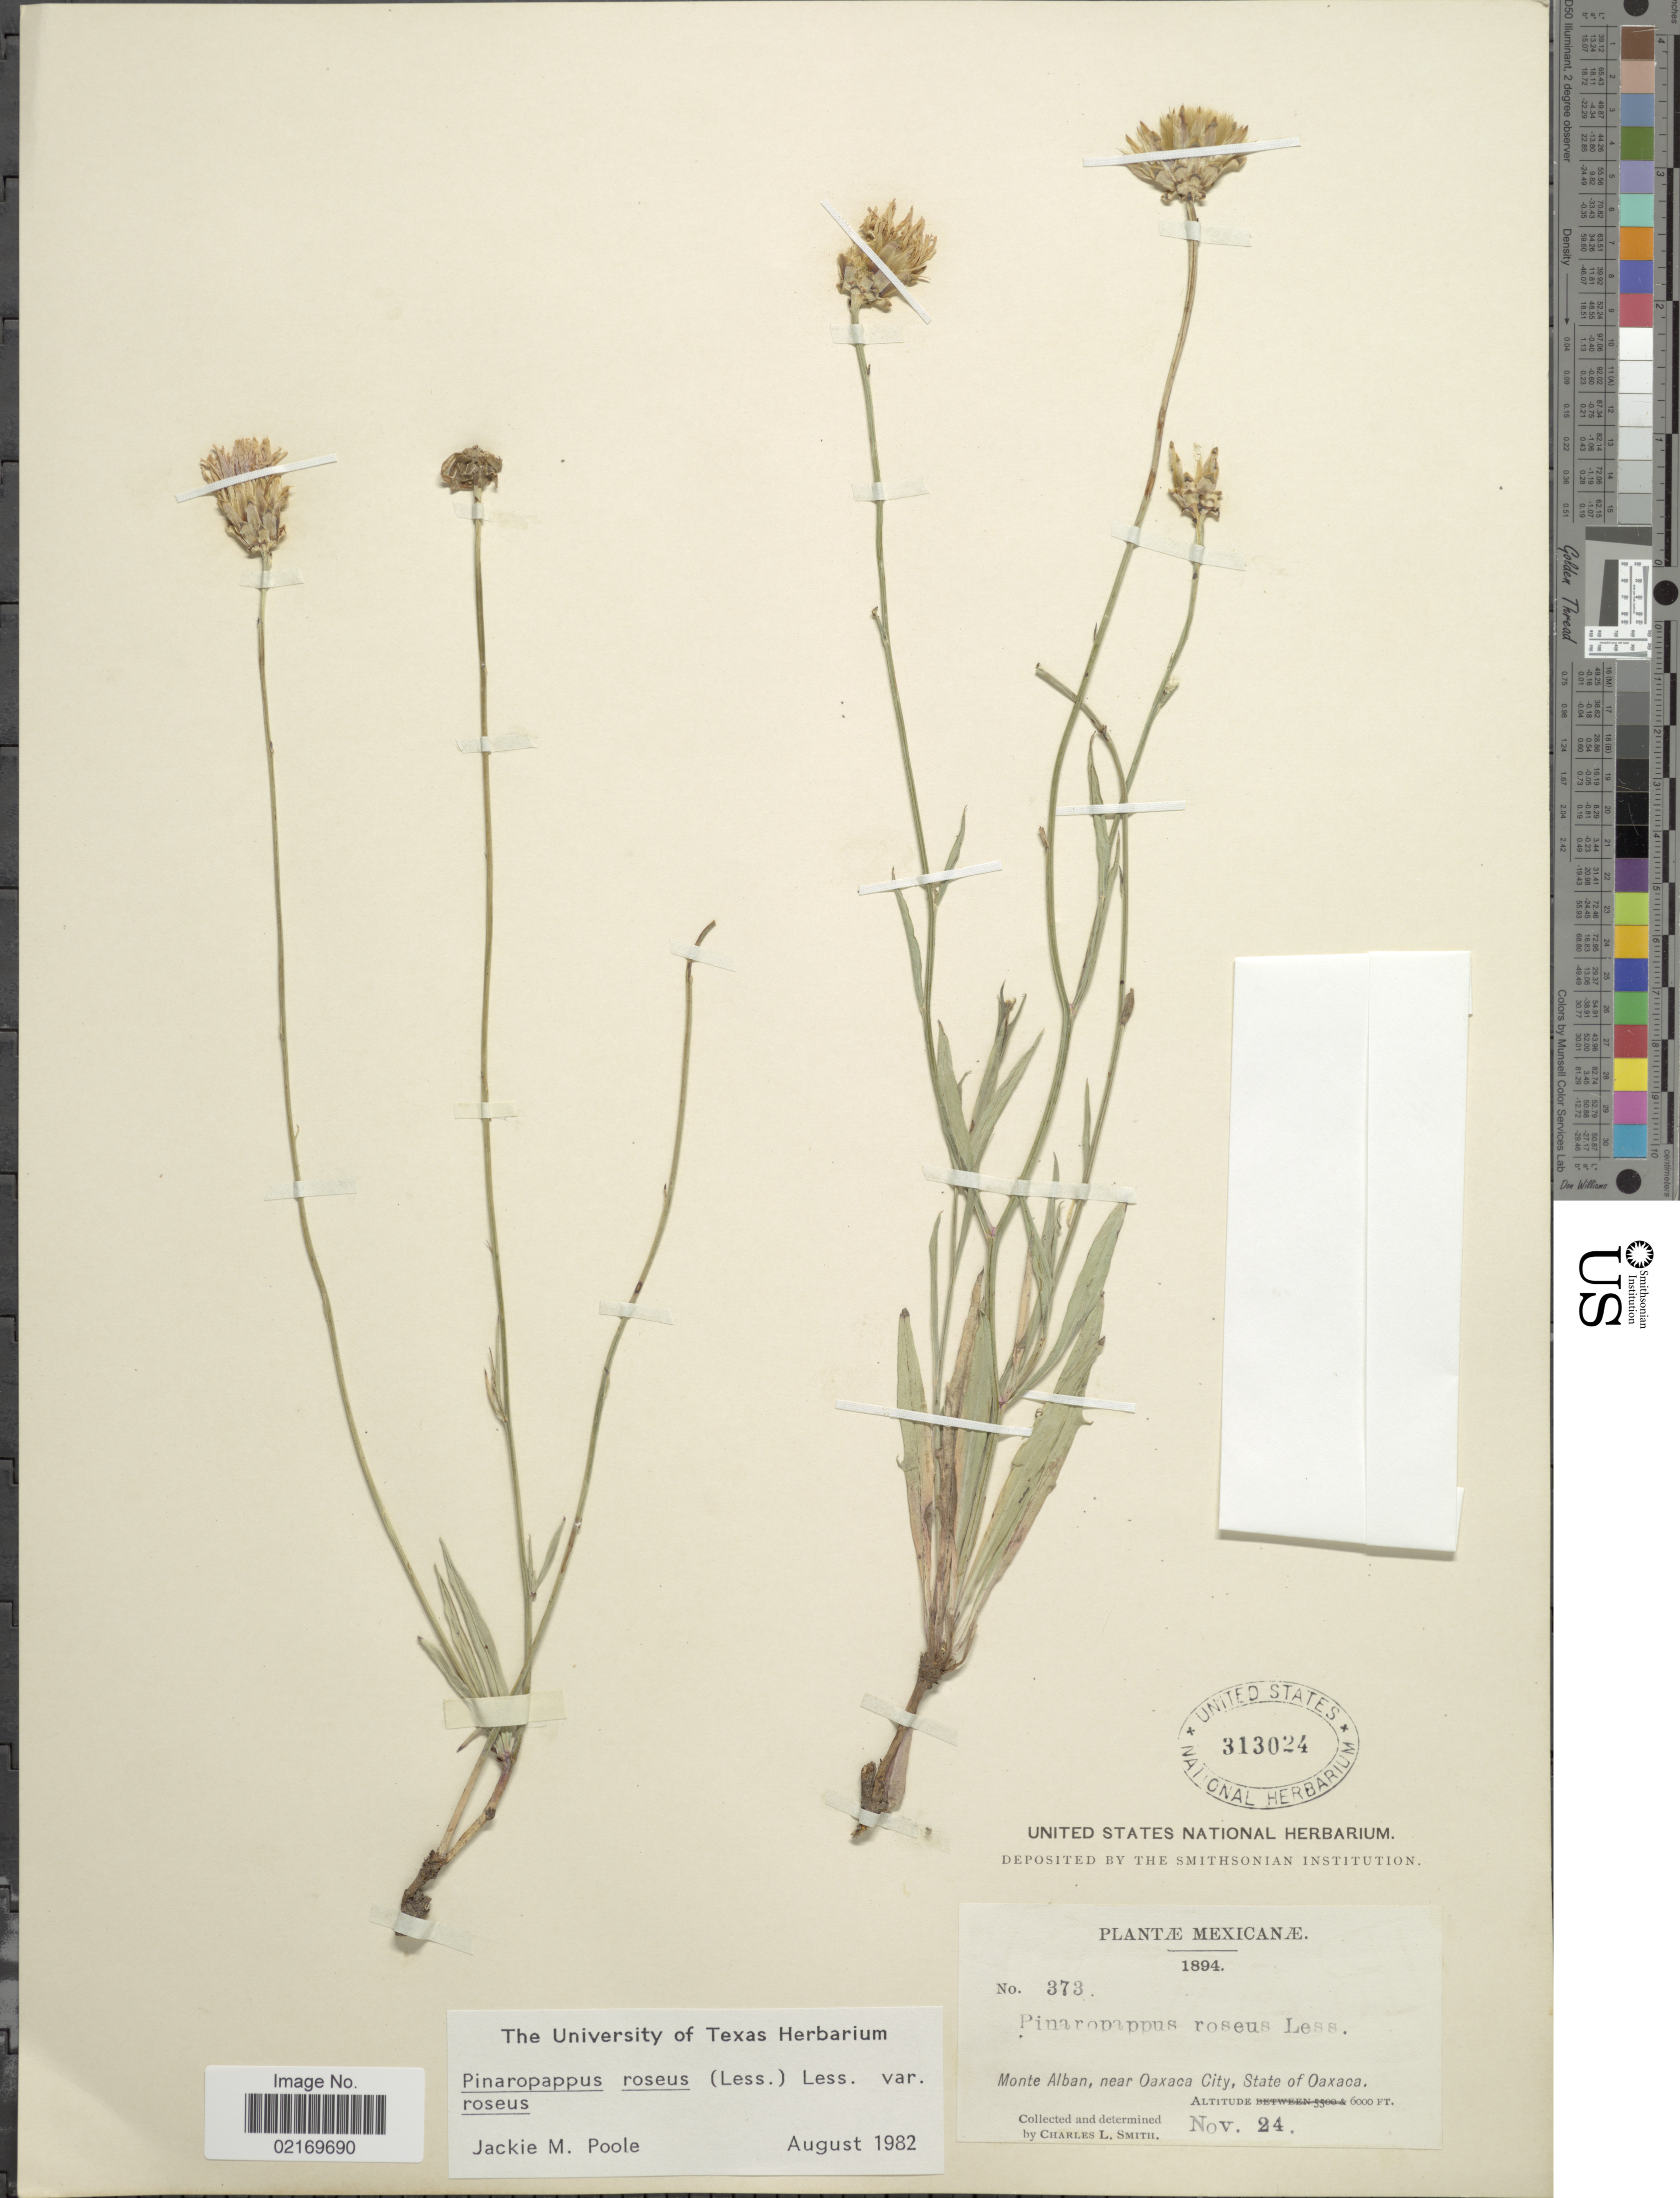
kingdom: Plantae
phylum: Tracheophyta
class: Magnoliopsida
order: Asterales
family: Asteraceae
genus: Pinaropappus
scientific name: Pinaropappus roseus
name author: Less.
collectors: C. L. Smith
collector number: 373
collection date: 1894-11-24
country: Mexico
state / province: Oaxaca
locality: Monte Alban, near Oaxaca City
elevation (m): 1829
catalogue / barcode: US 313024